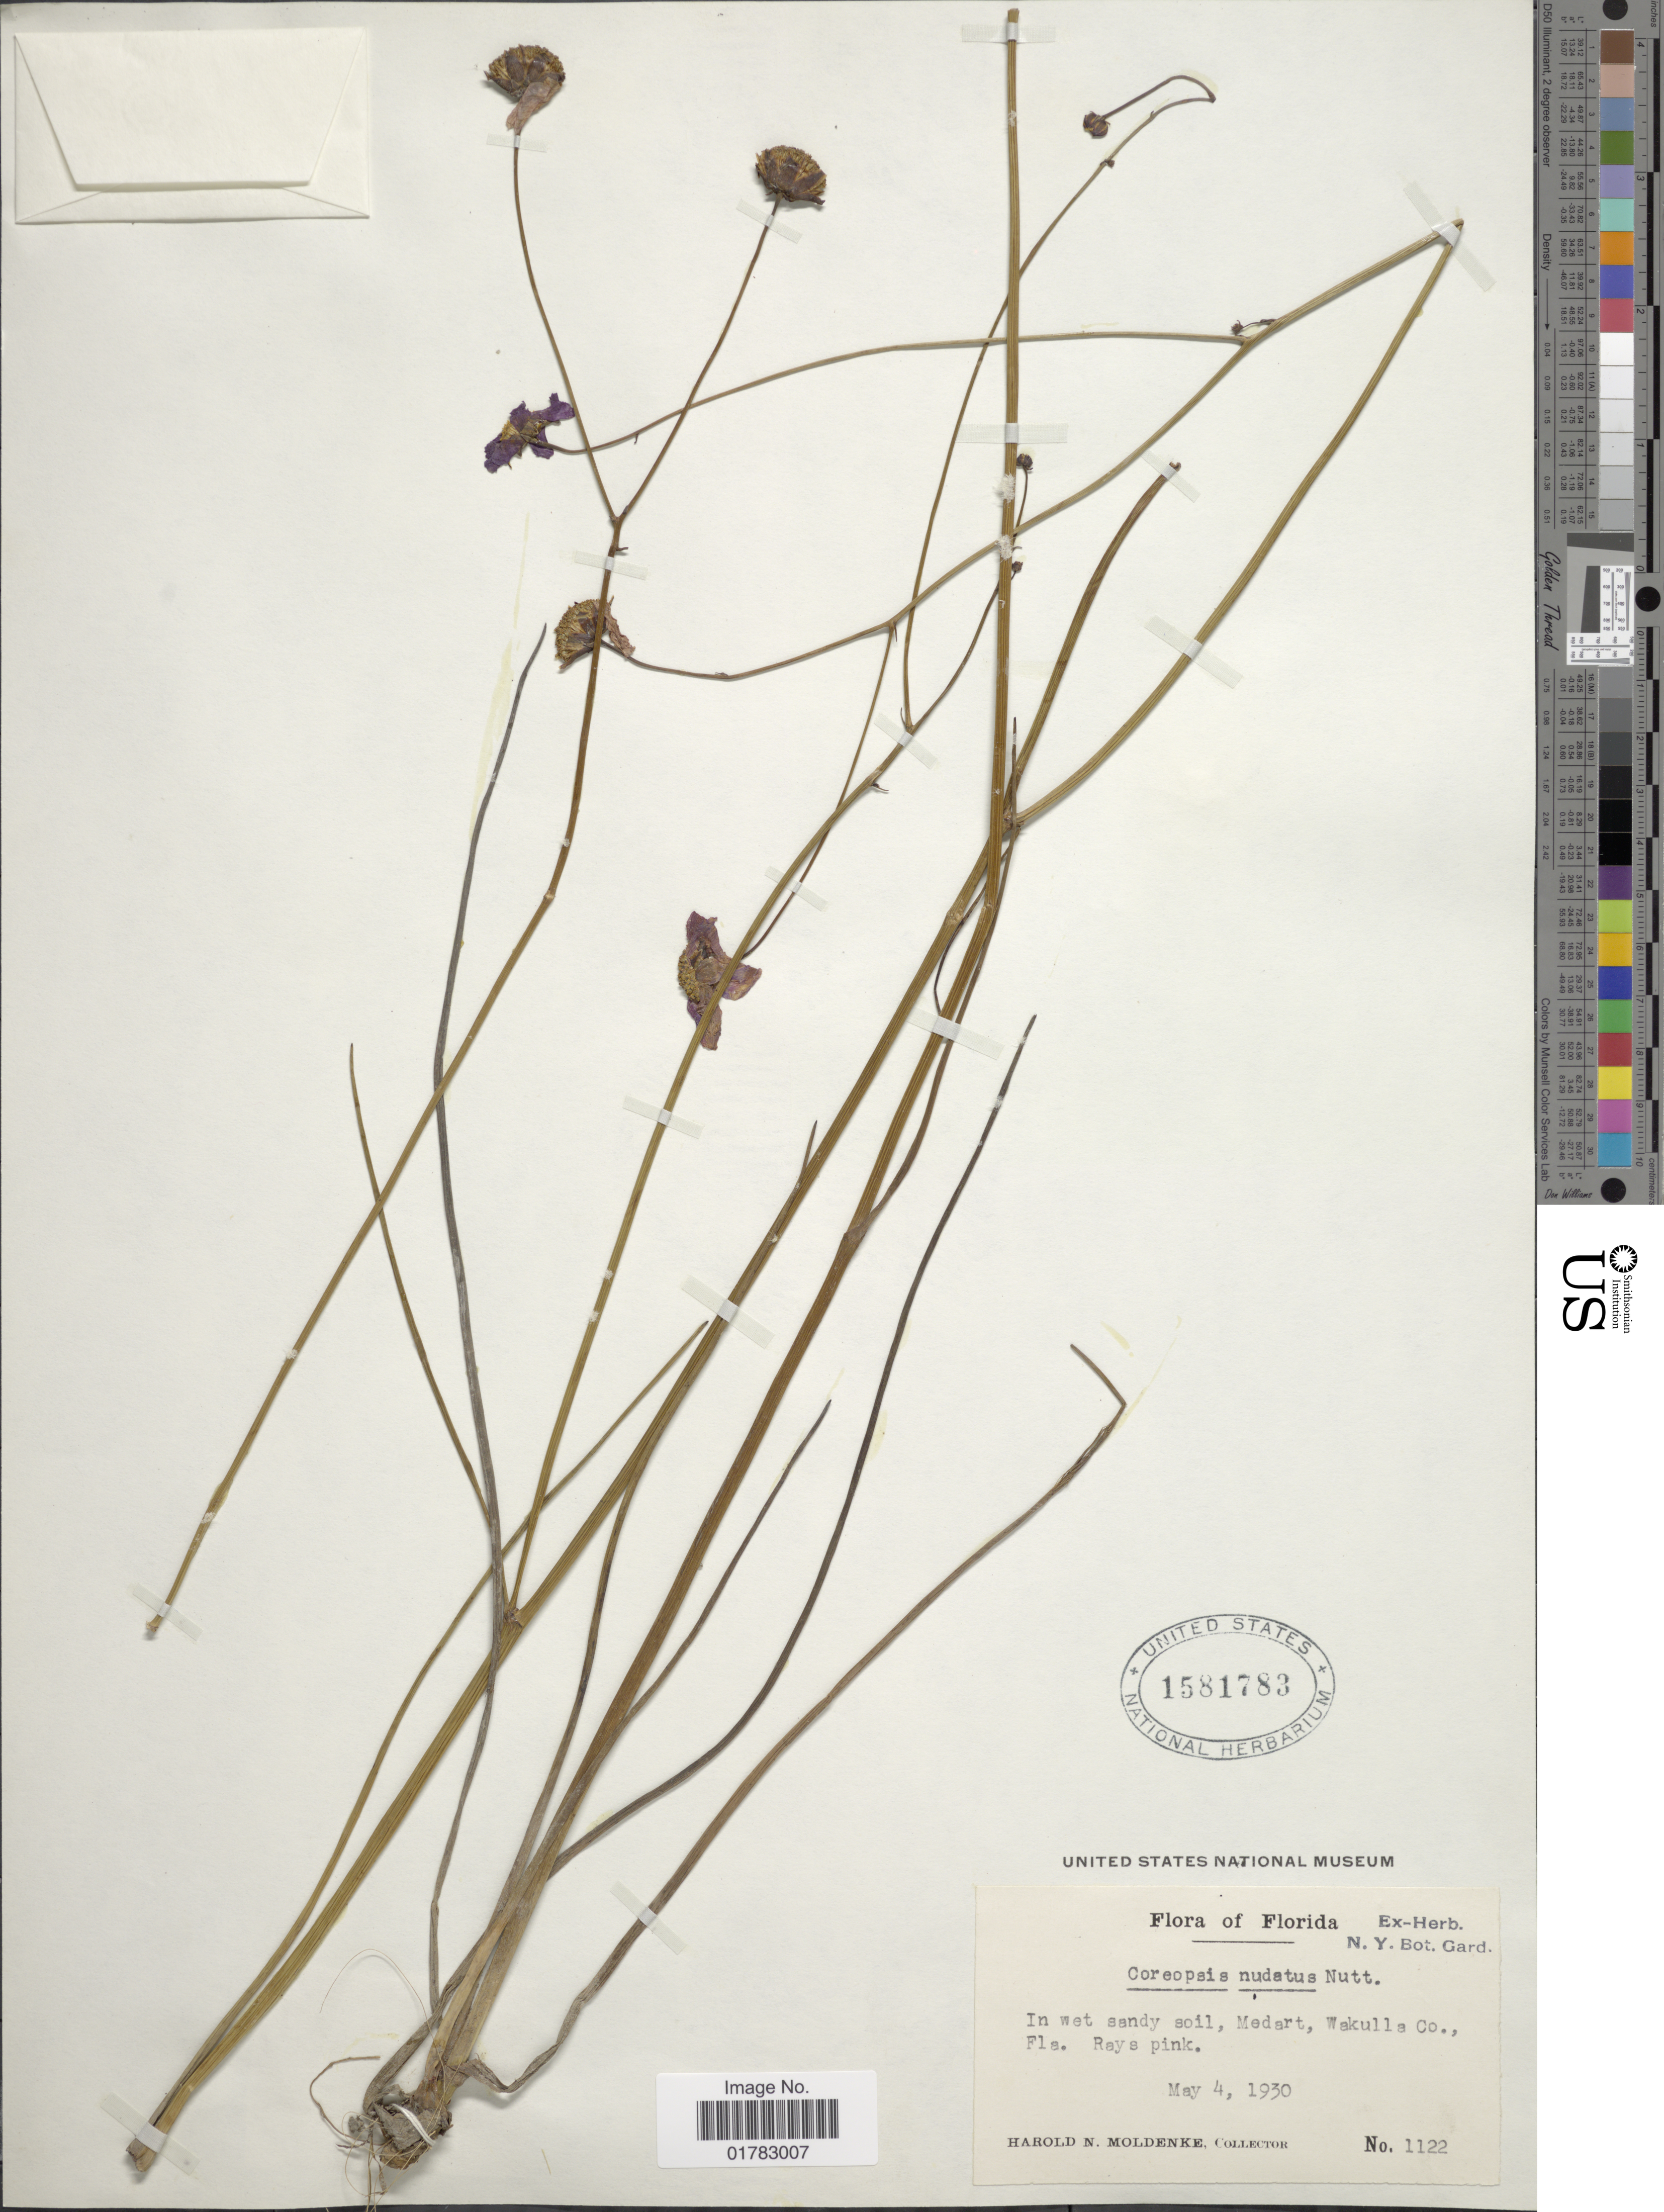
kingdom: Plantae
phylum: Tracheophyta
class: Magnoliopsida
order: Asterales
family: Asteraceae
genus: Coreopsis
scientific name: Coreopsis nudatus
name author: Nutt.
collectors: H. N. Moldenke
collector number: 1122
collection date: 1930-05-04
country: United States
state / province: Florida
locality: In wet sandy soil, Medart, Wakulla Co.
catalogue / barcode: US 1581783